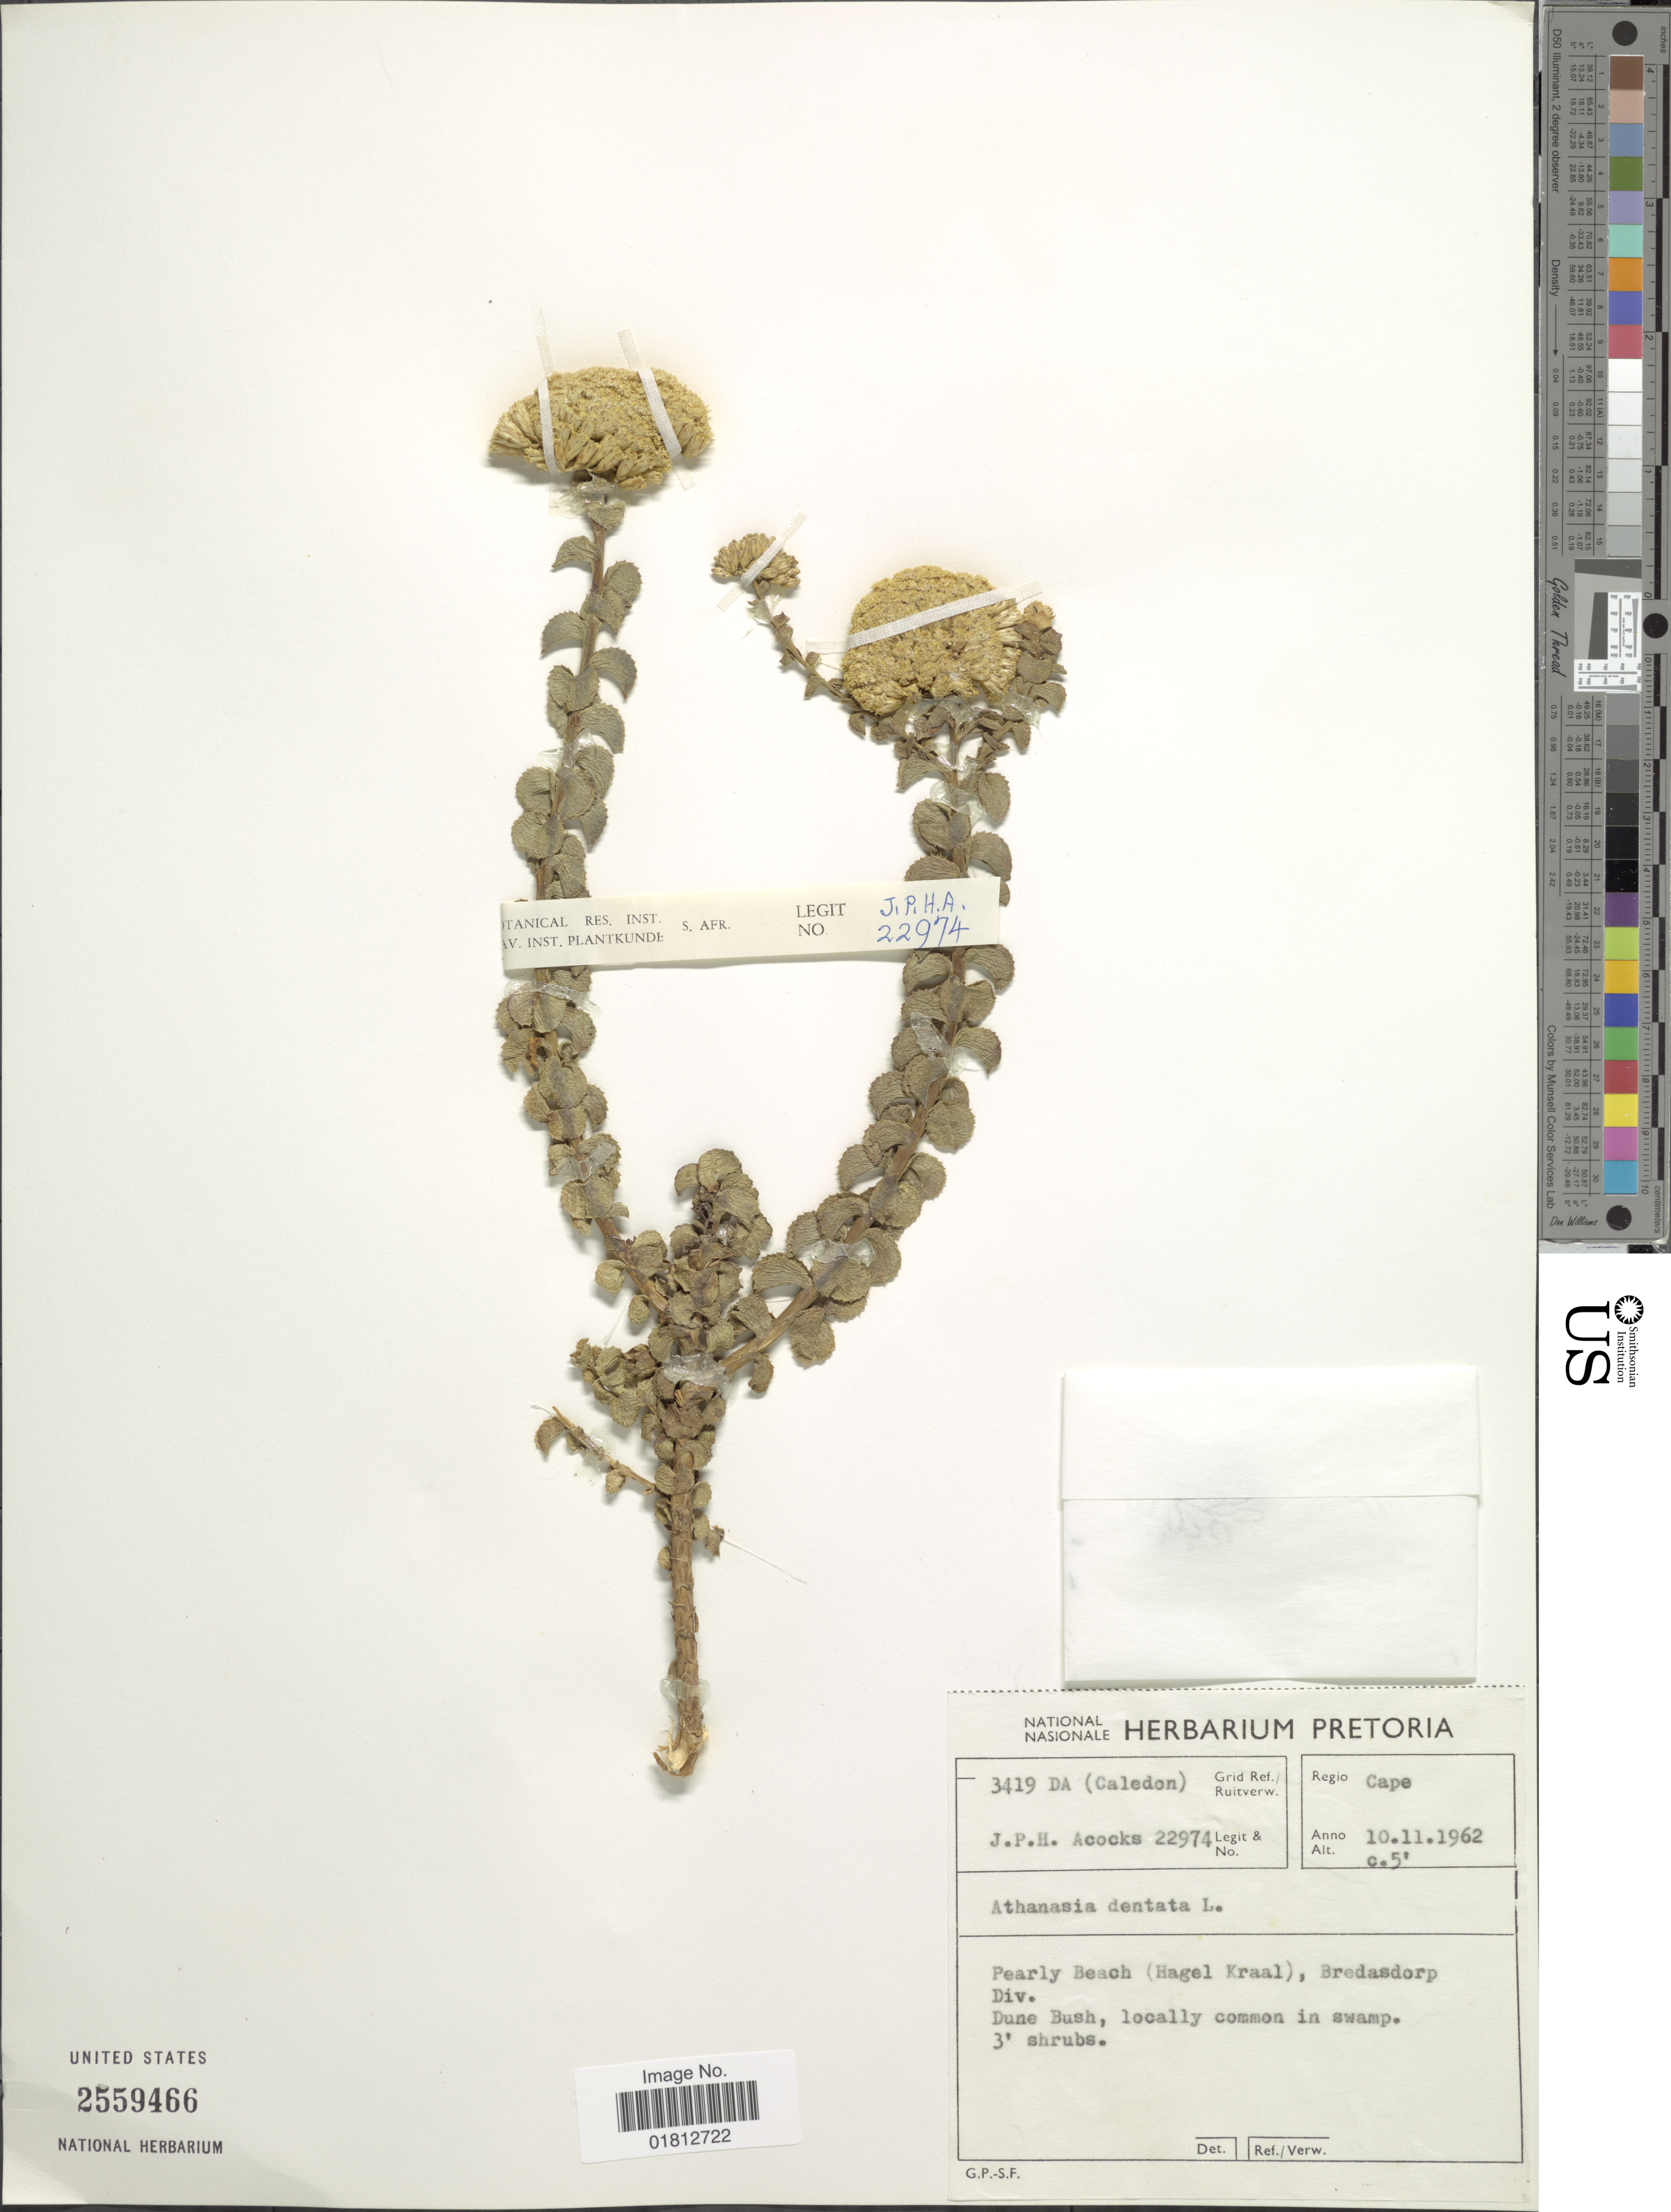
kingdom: Plantae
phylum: Tracheophyta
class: Magnoliopsida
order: Asterales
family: Asteraceae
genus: Athanasia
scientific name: Athanasia dentata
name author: (L.) L.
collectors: J. P. Acocks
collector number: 22974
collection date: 1962-11-10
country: South Africa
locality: Cape, Pearly Beach (Hagel Kraal), Bredasdorp Div.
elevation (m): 2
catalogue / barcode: US 2559466